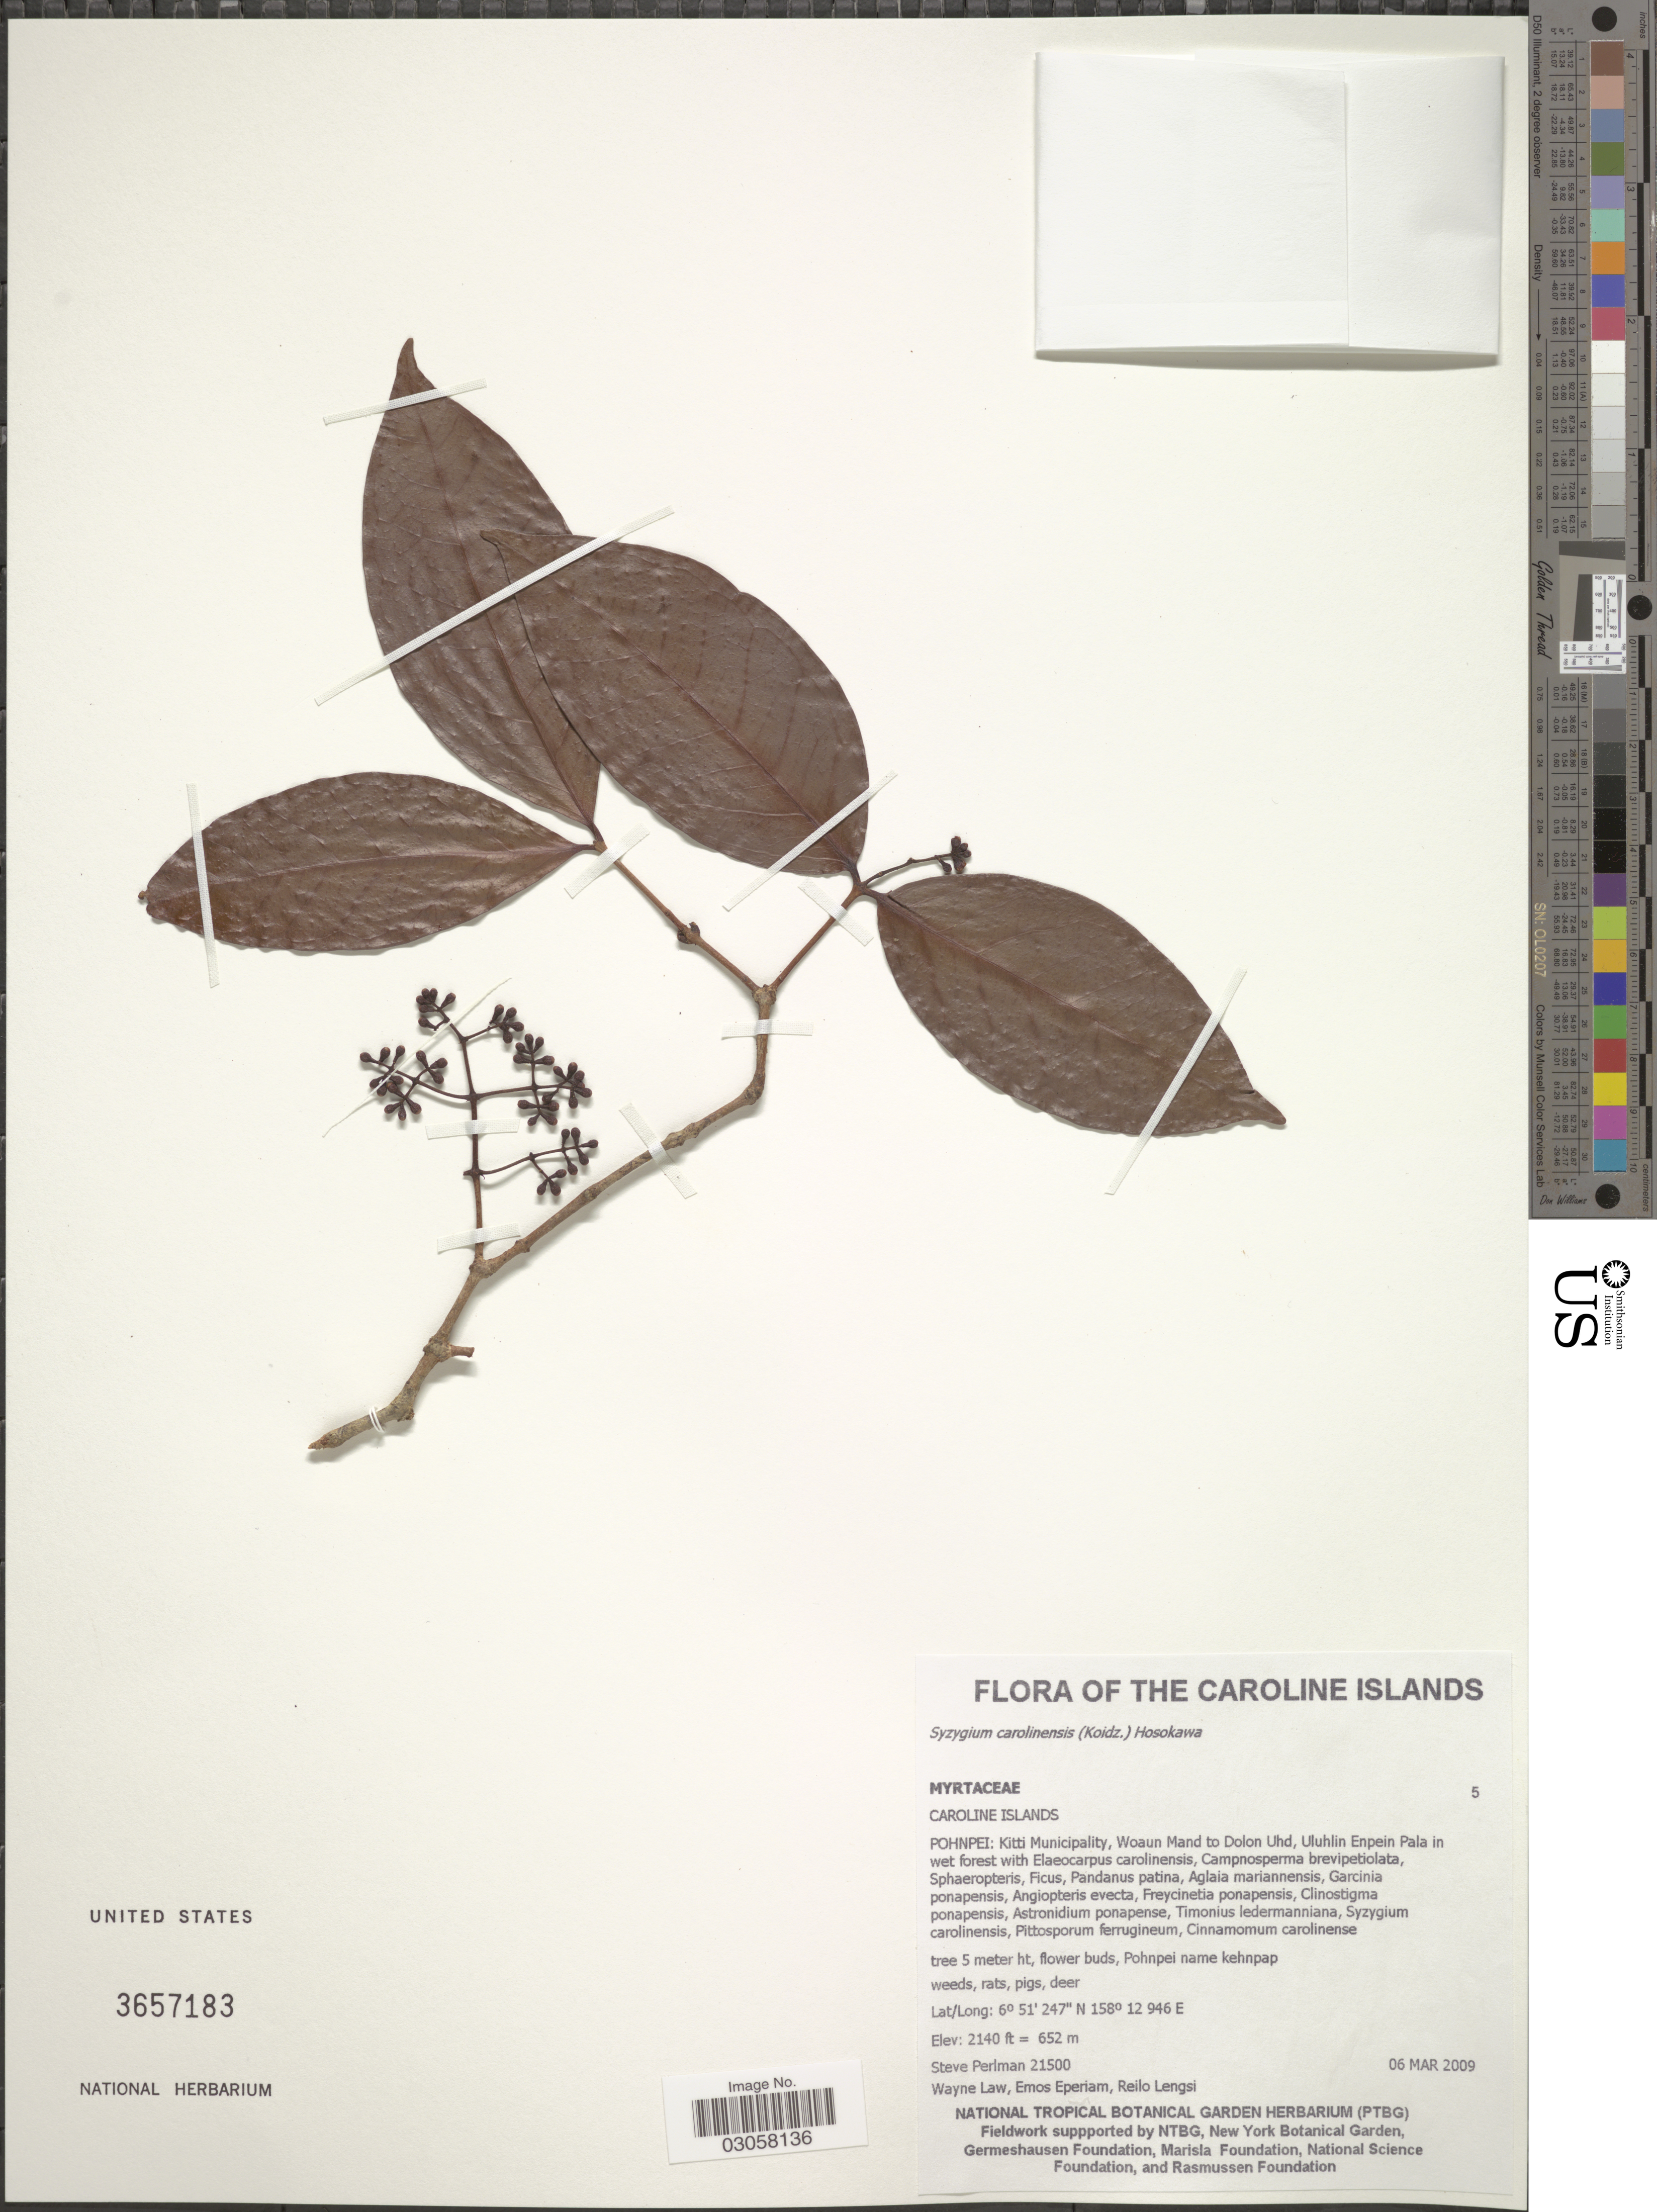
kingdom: Plantae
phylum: Tracheophyta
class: Magnoliopsida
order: Myrtales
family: Myrtaceae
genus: Syzygium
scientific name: Syzygium carolinense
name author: (Koidz.) Hosok.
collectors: S. Perlman, W. Law, E. Eperiam & R. Lengsi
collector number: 21500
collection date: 2009-03-06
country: Micronesia, Federated States of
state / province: Pohnpei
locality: Caroline Islands. Pohnpei: Kitti Municipality, Woaun Mand to Dolon Uhd, Uluhlin Enpein Pala.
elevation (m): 652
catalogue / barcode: US 3657183